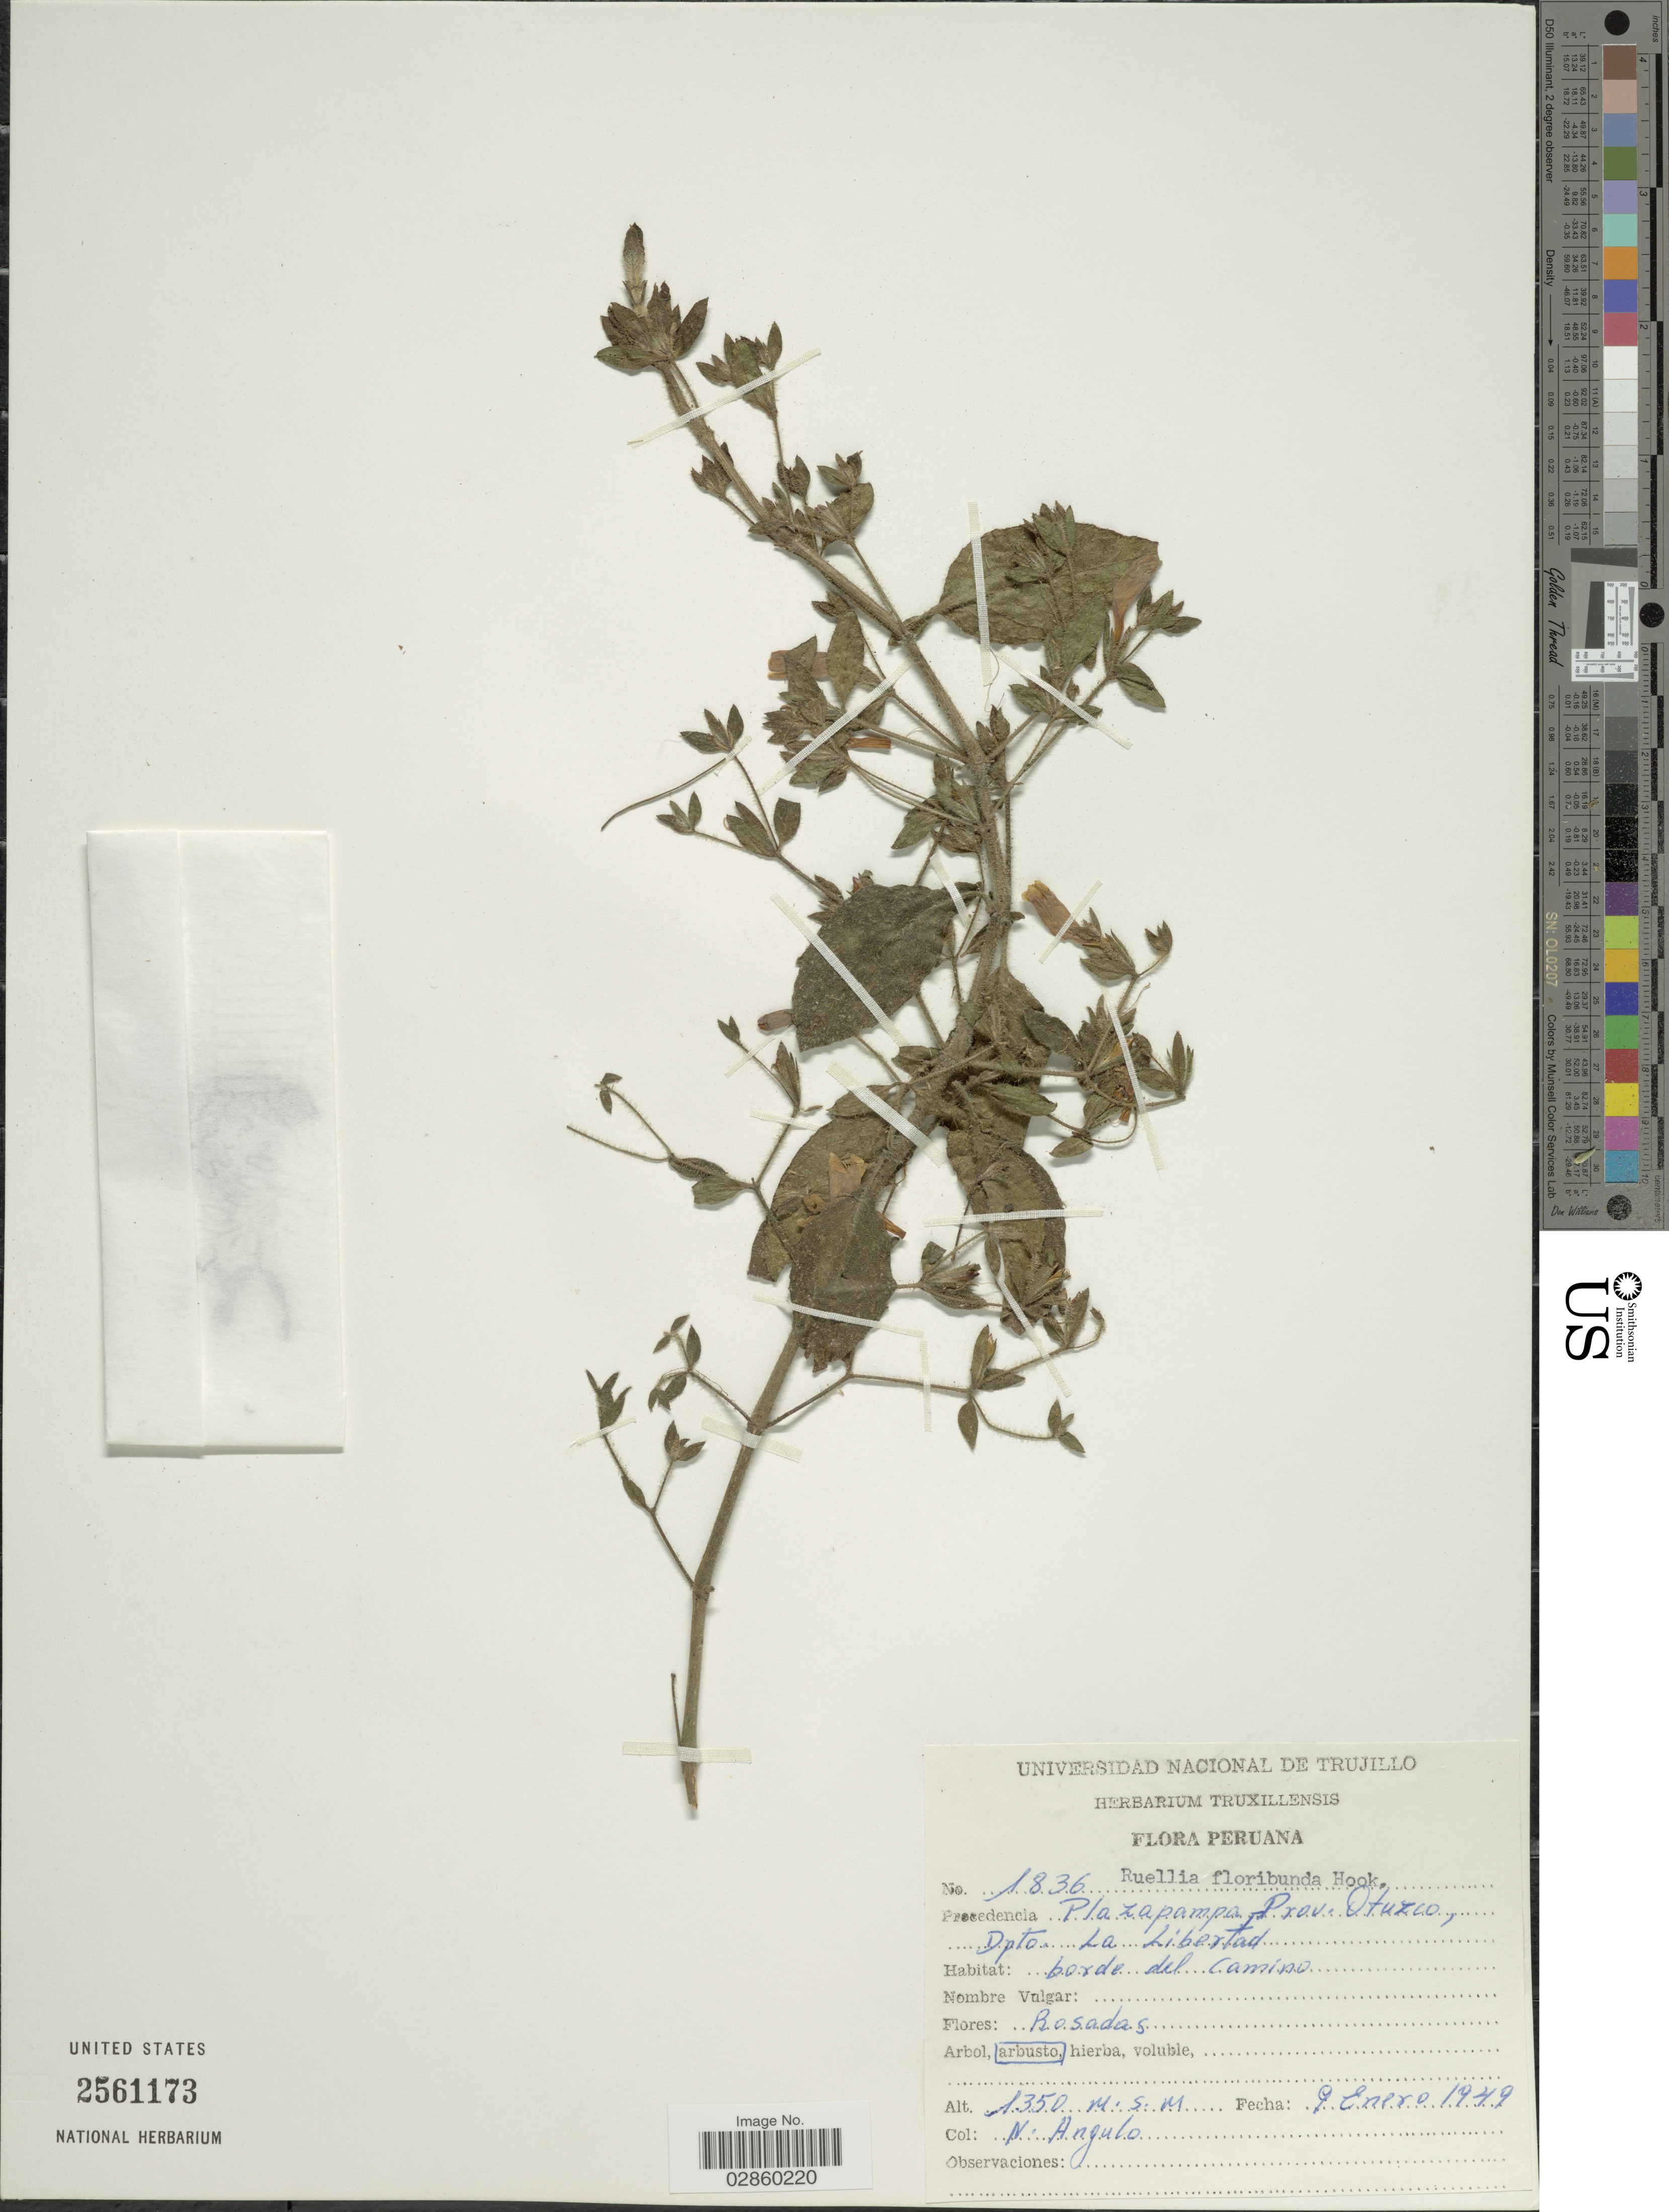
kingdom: Plantae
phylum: Tracheophyta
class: Magnoliopsida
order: Lamiales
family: Acanthaceae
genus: Ruellia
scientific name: Ruellia floribunda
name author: Hook.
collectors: N. Angulo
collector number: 1836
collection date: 1949-01-09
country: Peru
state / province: La Libertad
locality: Procedencia Plazapampa, Prov. Otuzco, Dpto. La Libertad.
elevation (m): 1350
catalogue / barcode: US 2561173